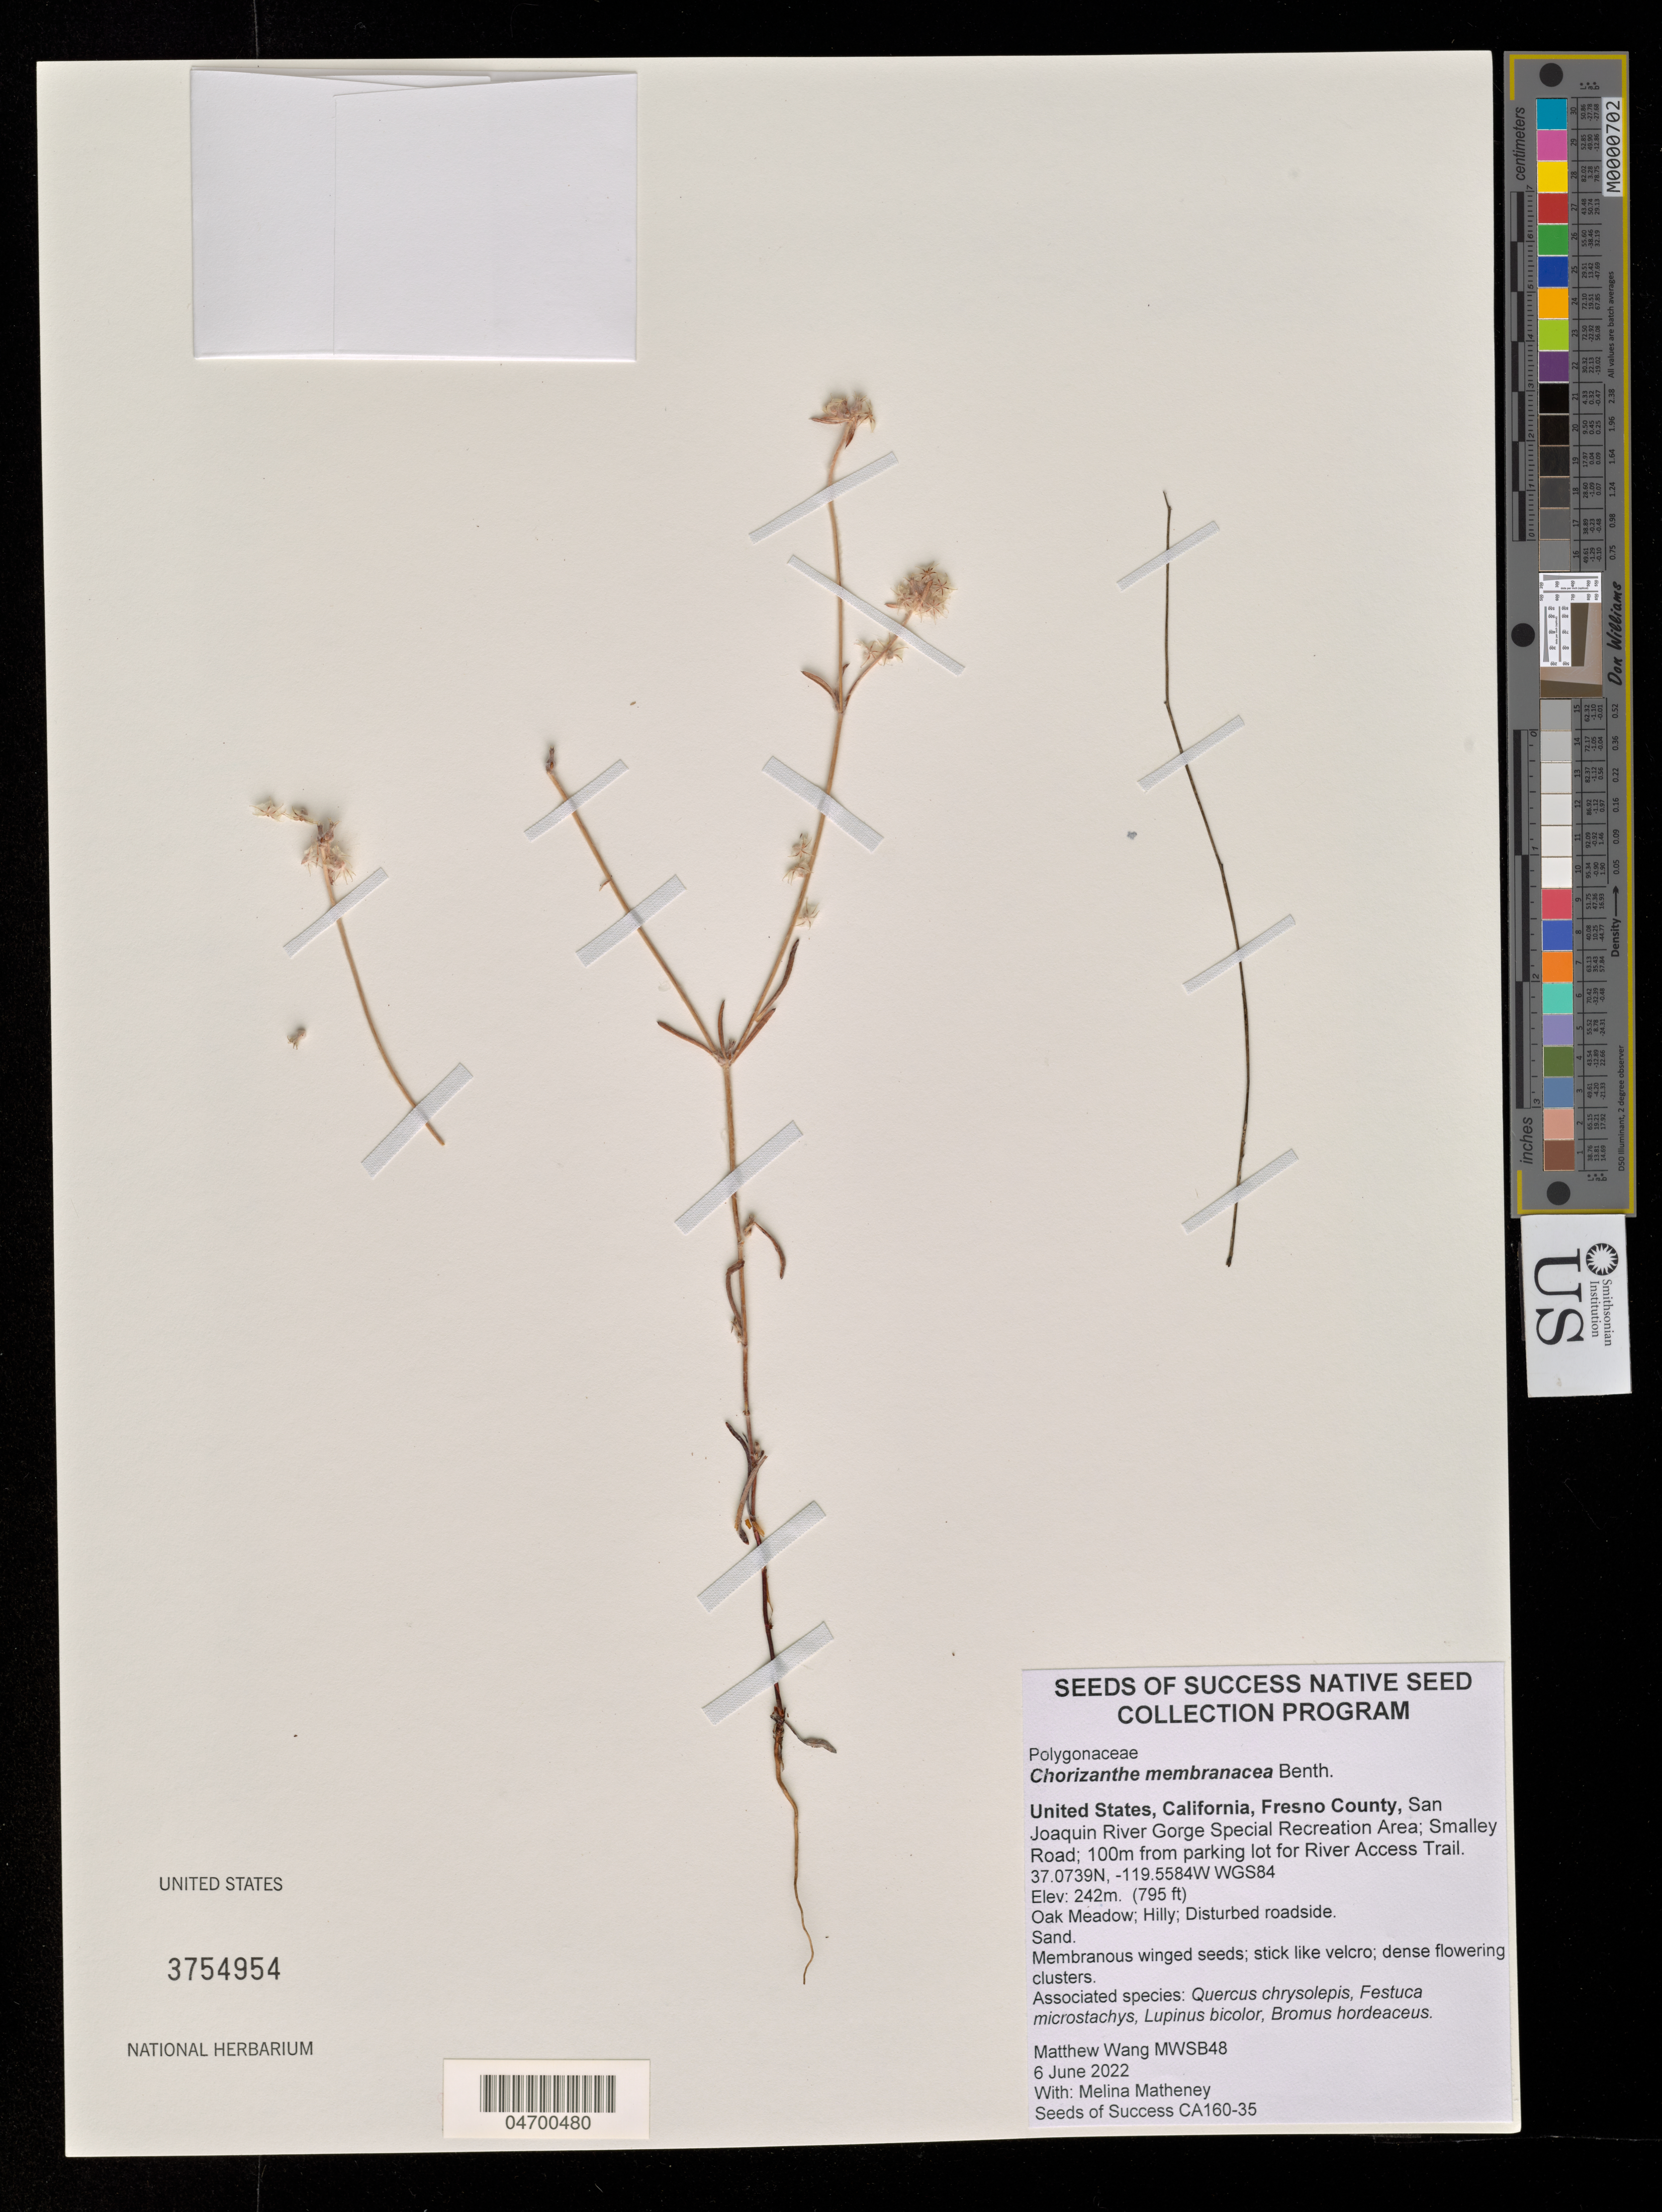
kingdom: Plantae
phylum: Tracheophyta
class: Magnoliopsida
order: Caryophyllales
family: Polygonaceae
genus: Chorizanthe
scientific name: Chorizanthe membranacea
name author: Benth.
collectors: M. Wang & M. Matheney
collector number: MWSB48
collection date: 2022-06-06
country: United States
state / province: California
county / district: Fresno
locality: Fresno County, San Joaquin River Gorge Special Recreation Area; Smalley Road; 100m from parking lot for River Access Trail.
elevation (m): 242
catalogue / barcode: US 3754954